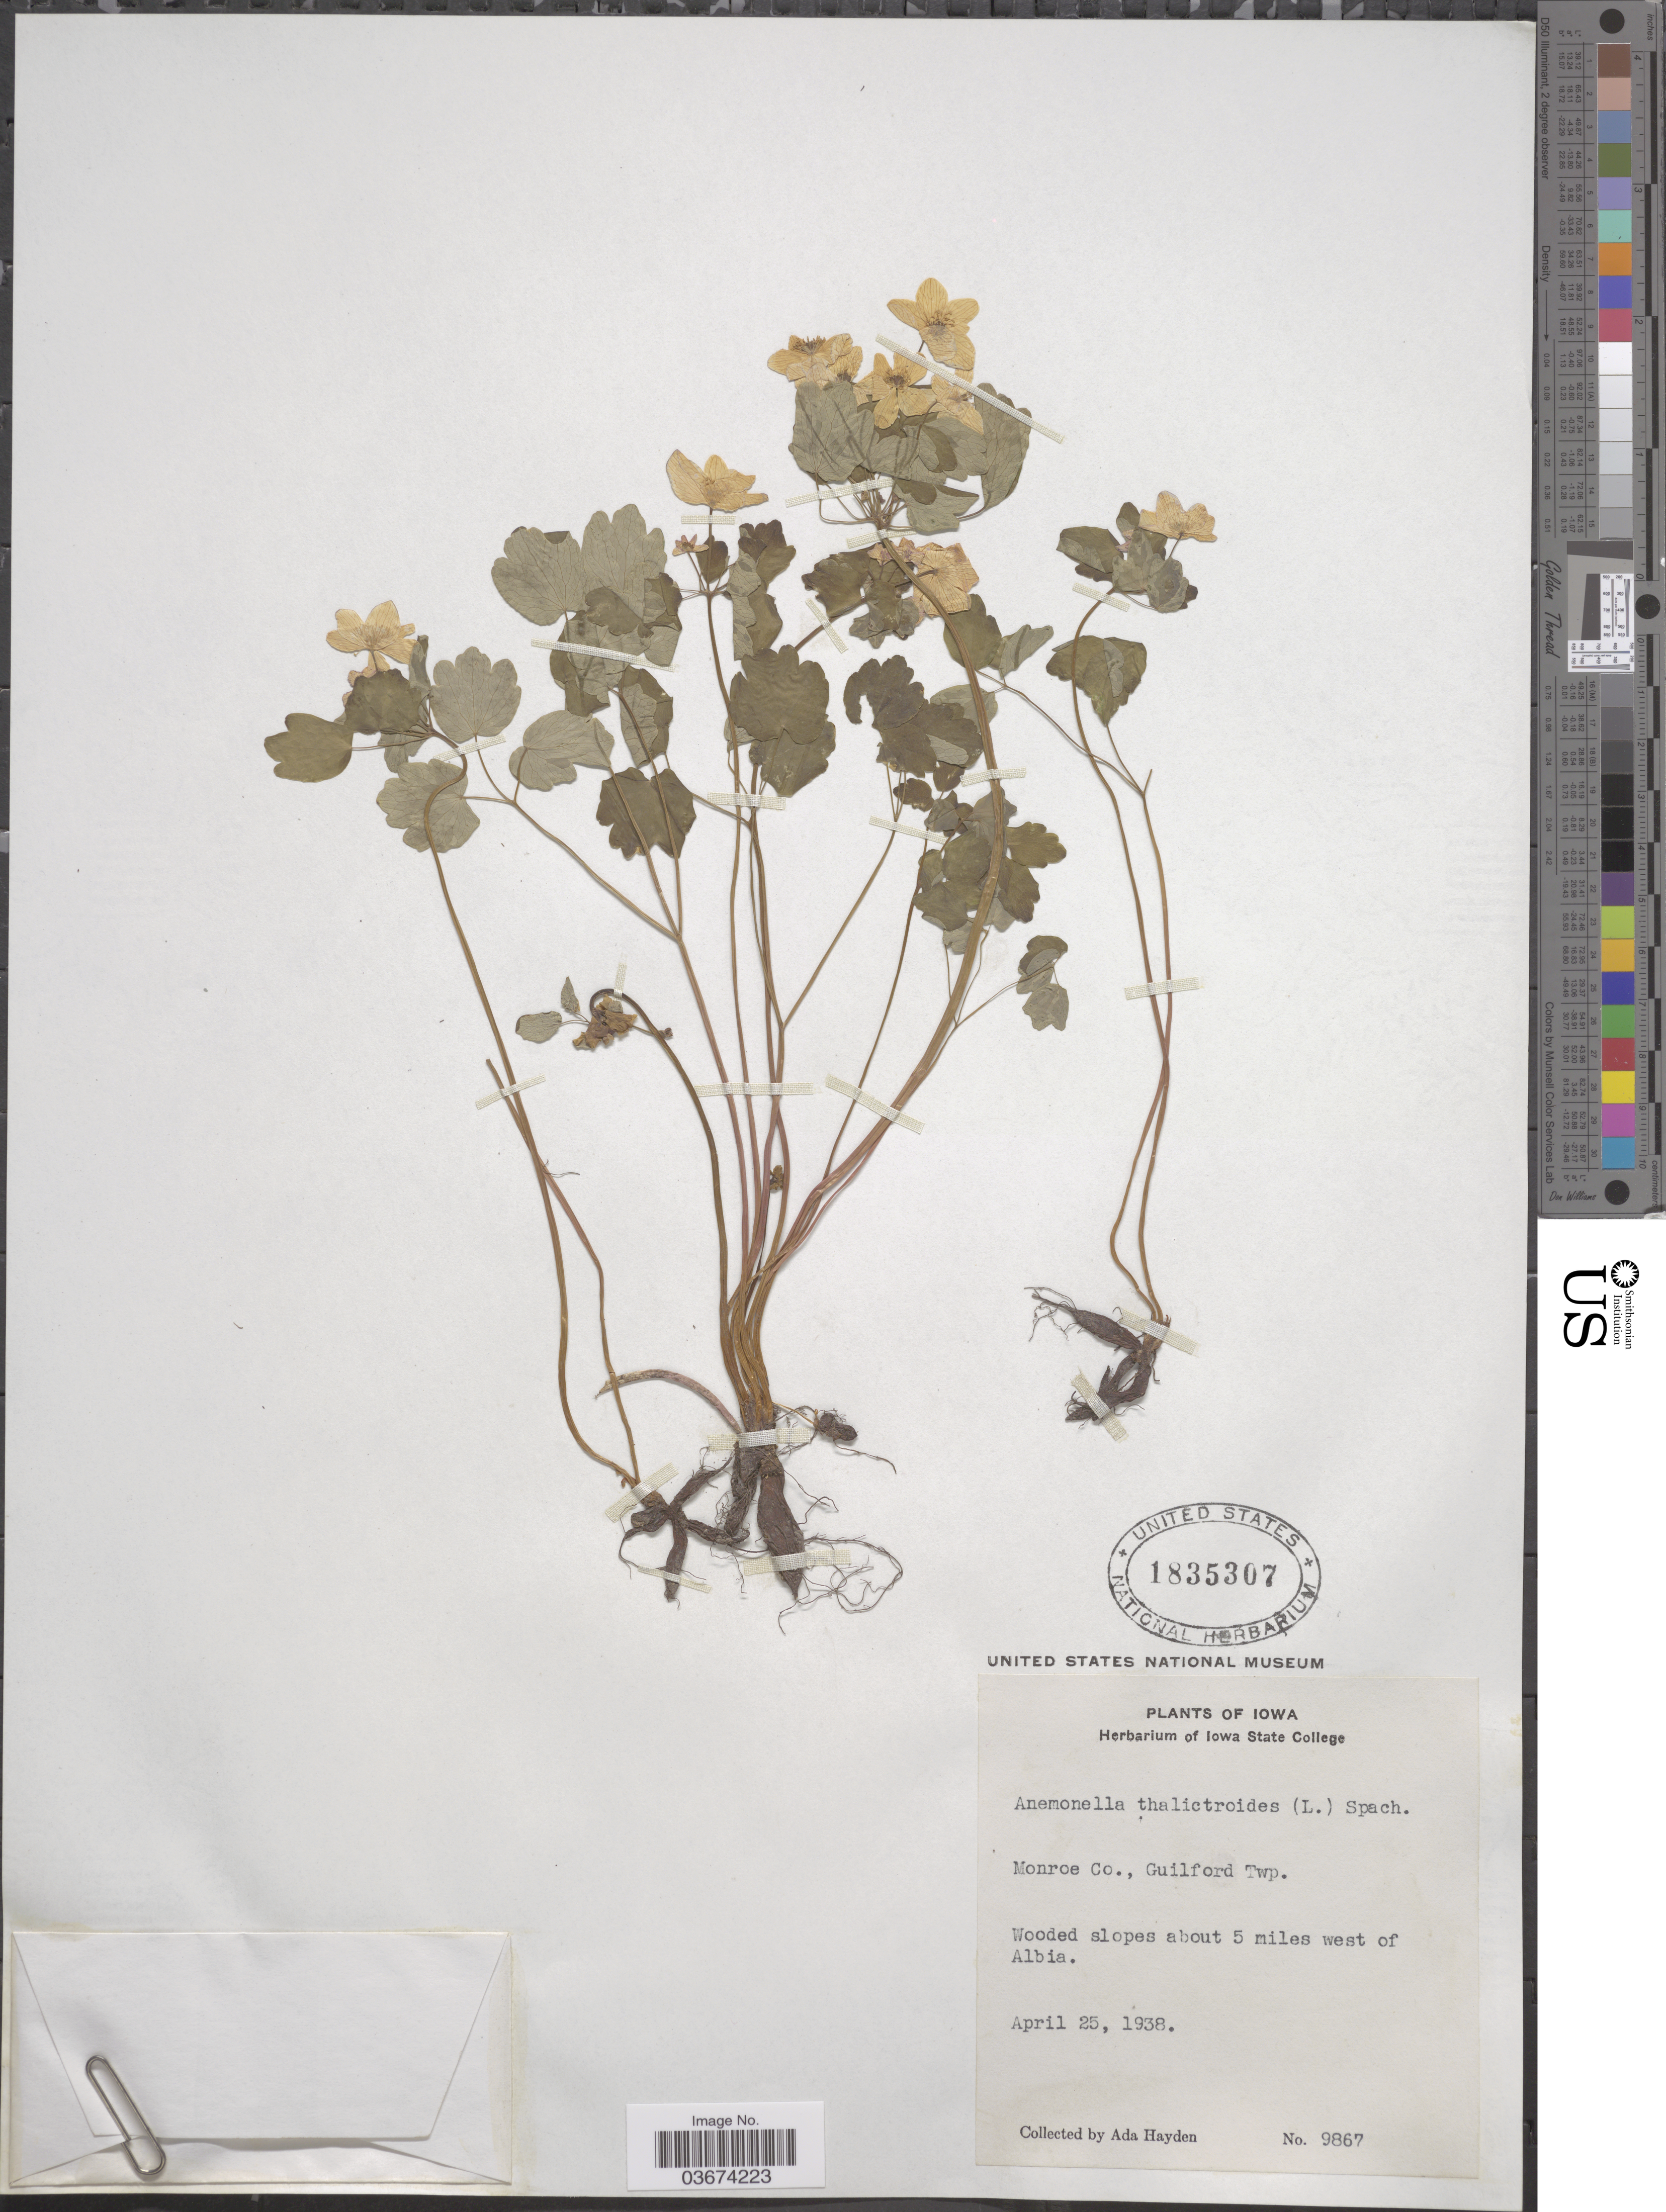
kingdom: Plantae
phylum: Tracheophyta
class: Magnoliopsida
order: Ranunculales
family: Ranunculaceae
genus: Thalictrum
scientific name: Thalictrum thalictroides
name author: (L.) A.J. Eames & B. Boivin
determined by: Strong, M. T., (US), Smithsonian Institution - National Museum of Natural History (UNITED STATES)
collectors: Ada Hayden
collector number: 9867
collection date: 1938-04-25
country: United States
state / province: Iowa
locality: Monroe Co., Guilford Twp. Wooded slopes about 5 miles west of Albia.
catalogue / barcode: US 1835307